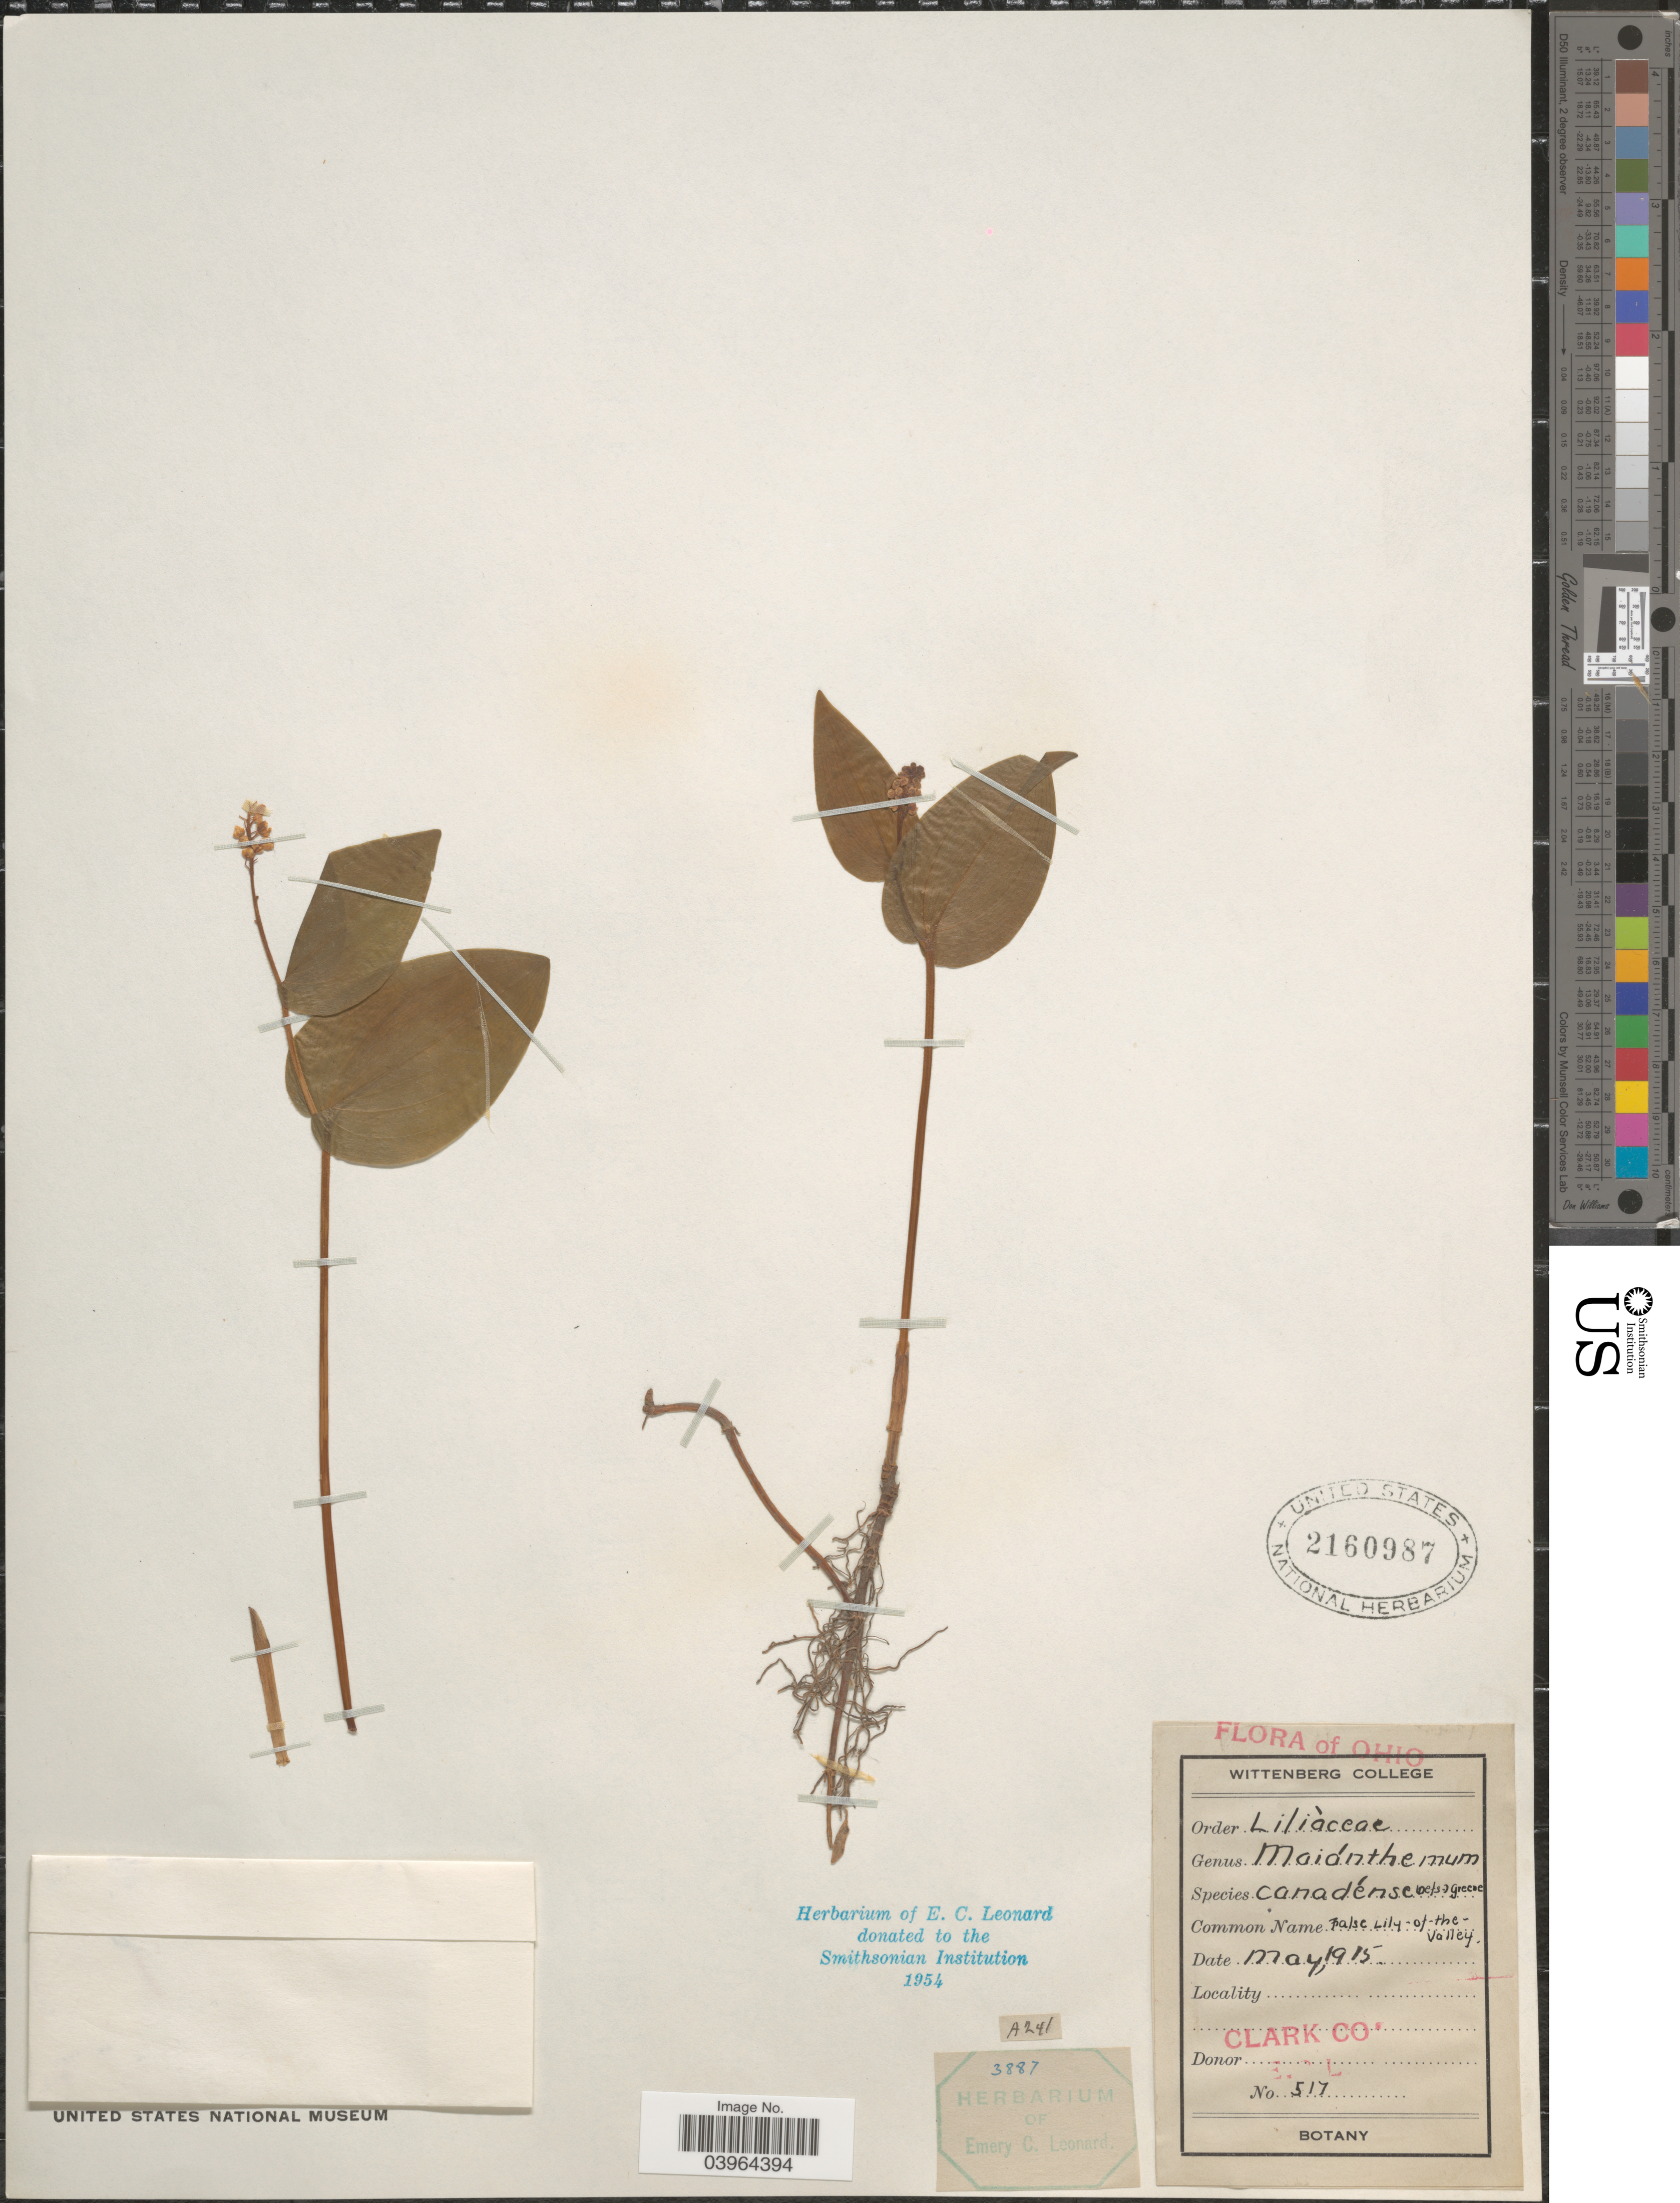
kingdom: Plantae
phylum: Tracheophyta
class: Liliopsida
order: Asparagales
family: Asparagaceae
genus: Maianthemum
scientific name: Maianthemum canadense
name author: Desf.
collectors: E. C. Leonard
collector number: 517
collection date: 1915-05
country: United States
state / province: Ohio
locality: Clark Co.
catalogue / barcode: US 2160987